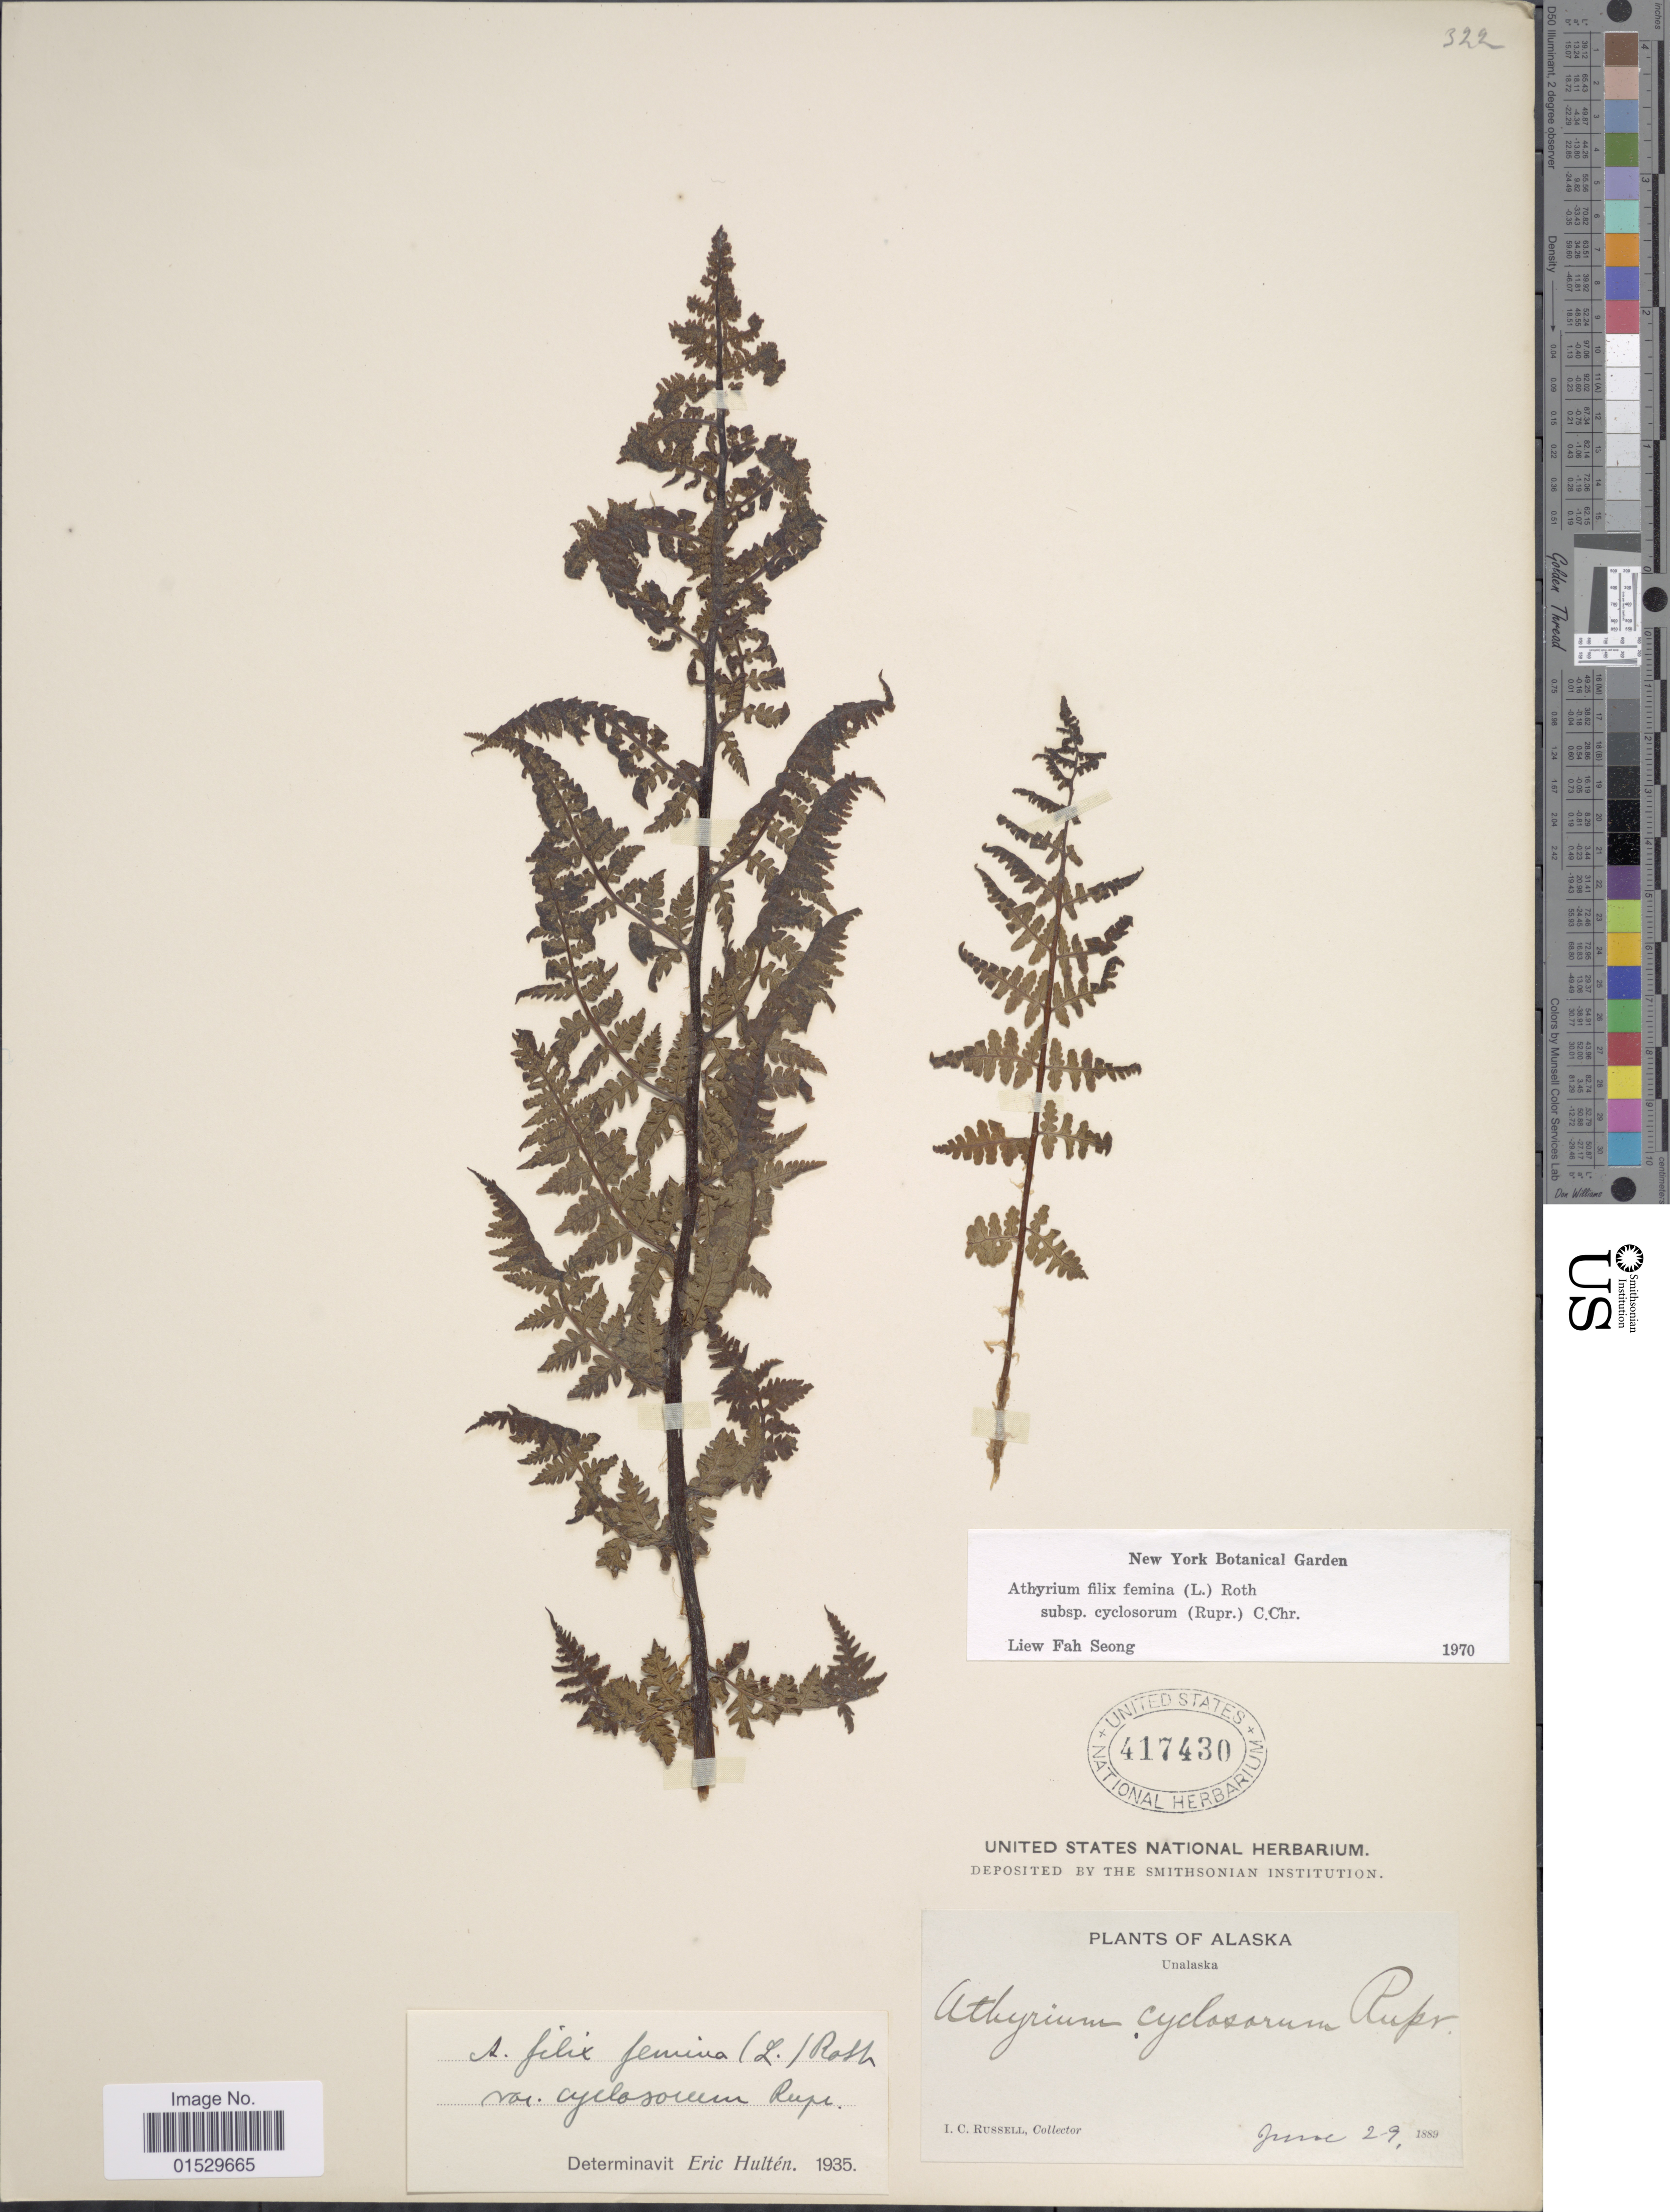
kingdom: Plantae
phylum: Tracheophyta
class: Polypodiopsida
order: Polypodiales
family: Athyriaceae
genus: Athyrium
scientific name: Athyrium filix-femina subsp. cyclosorum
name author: (Rupr.) C. Chr.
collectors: I. C. Russell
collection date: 1889-06-02/1889-06-09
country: United States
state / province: Alaska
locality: Unalaska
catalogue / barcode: US 417430